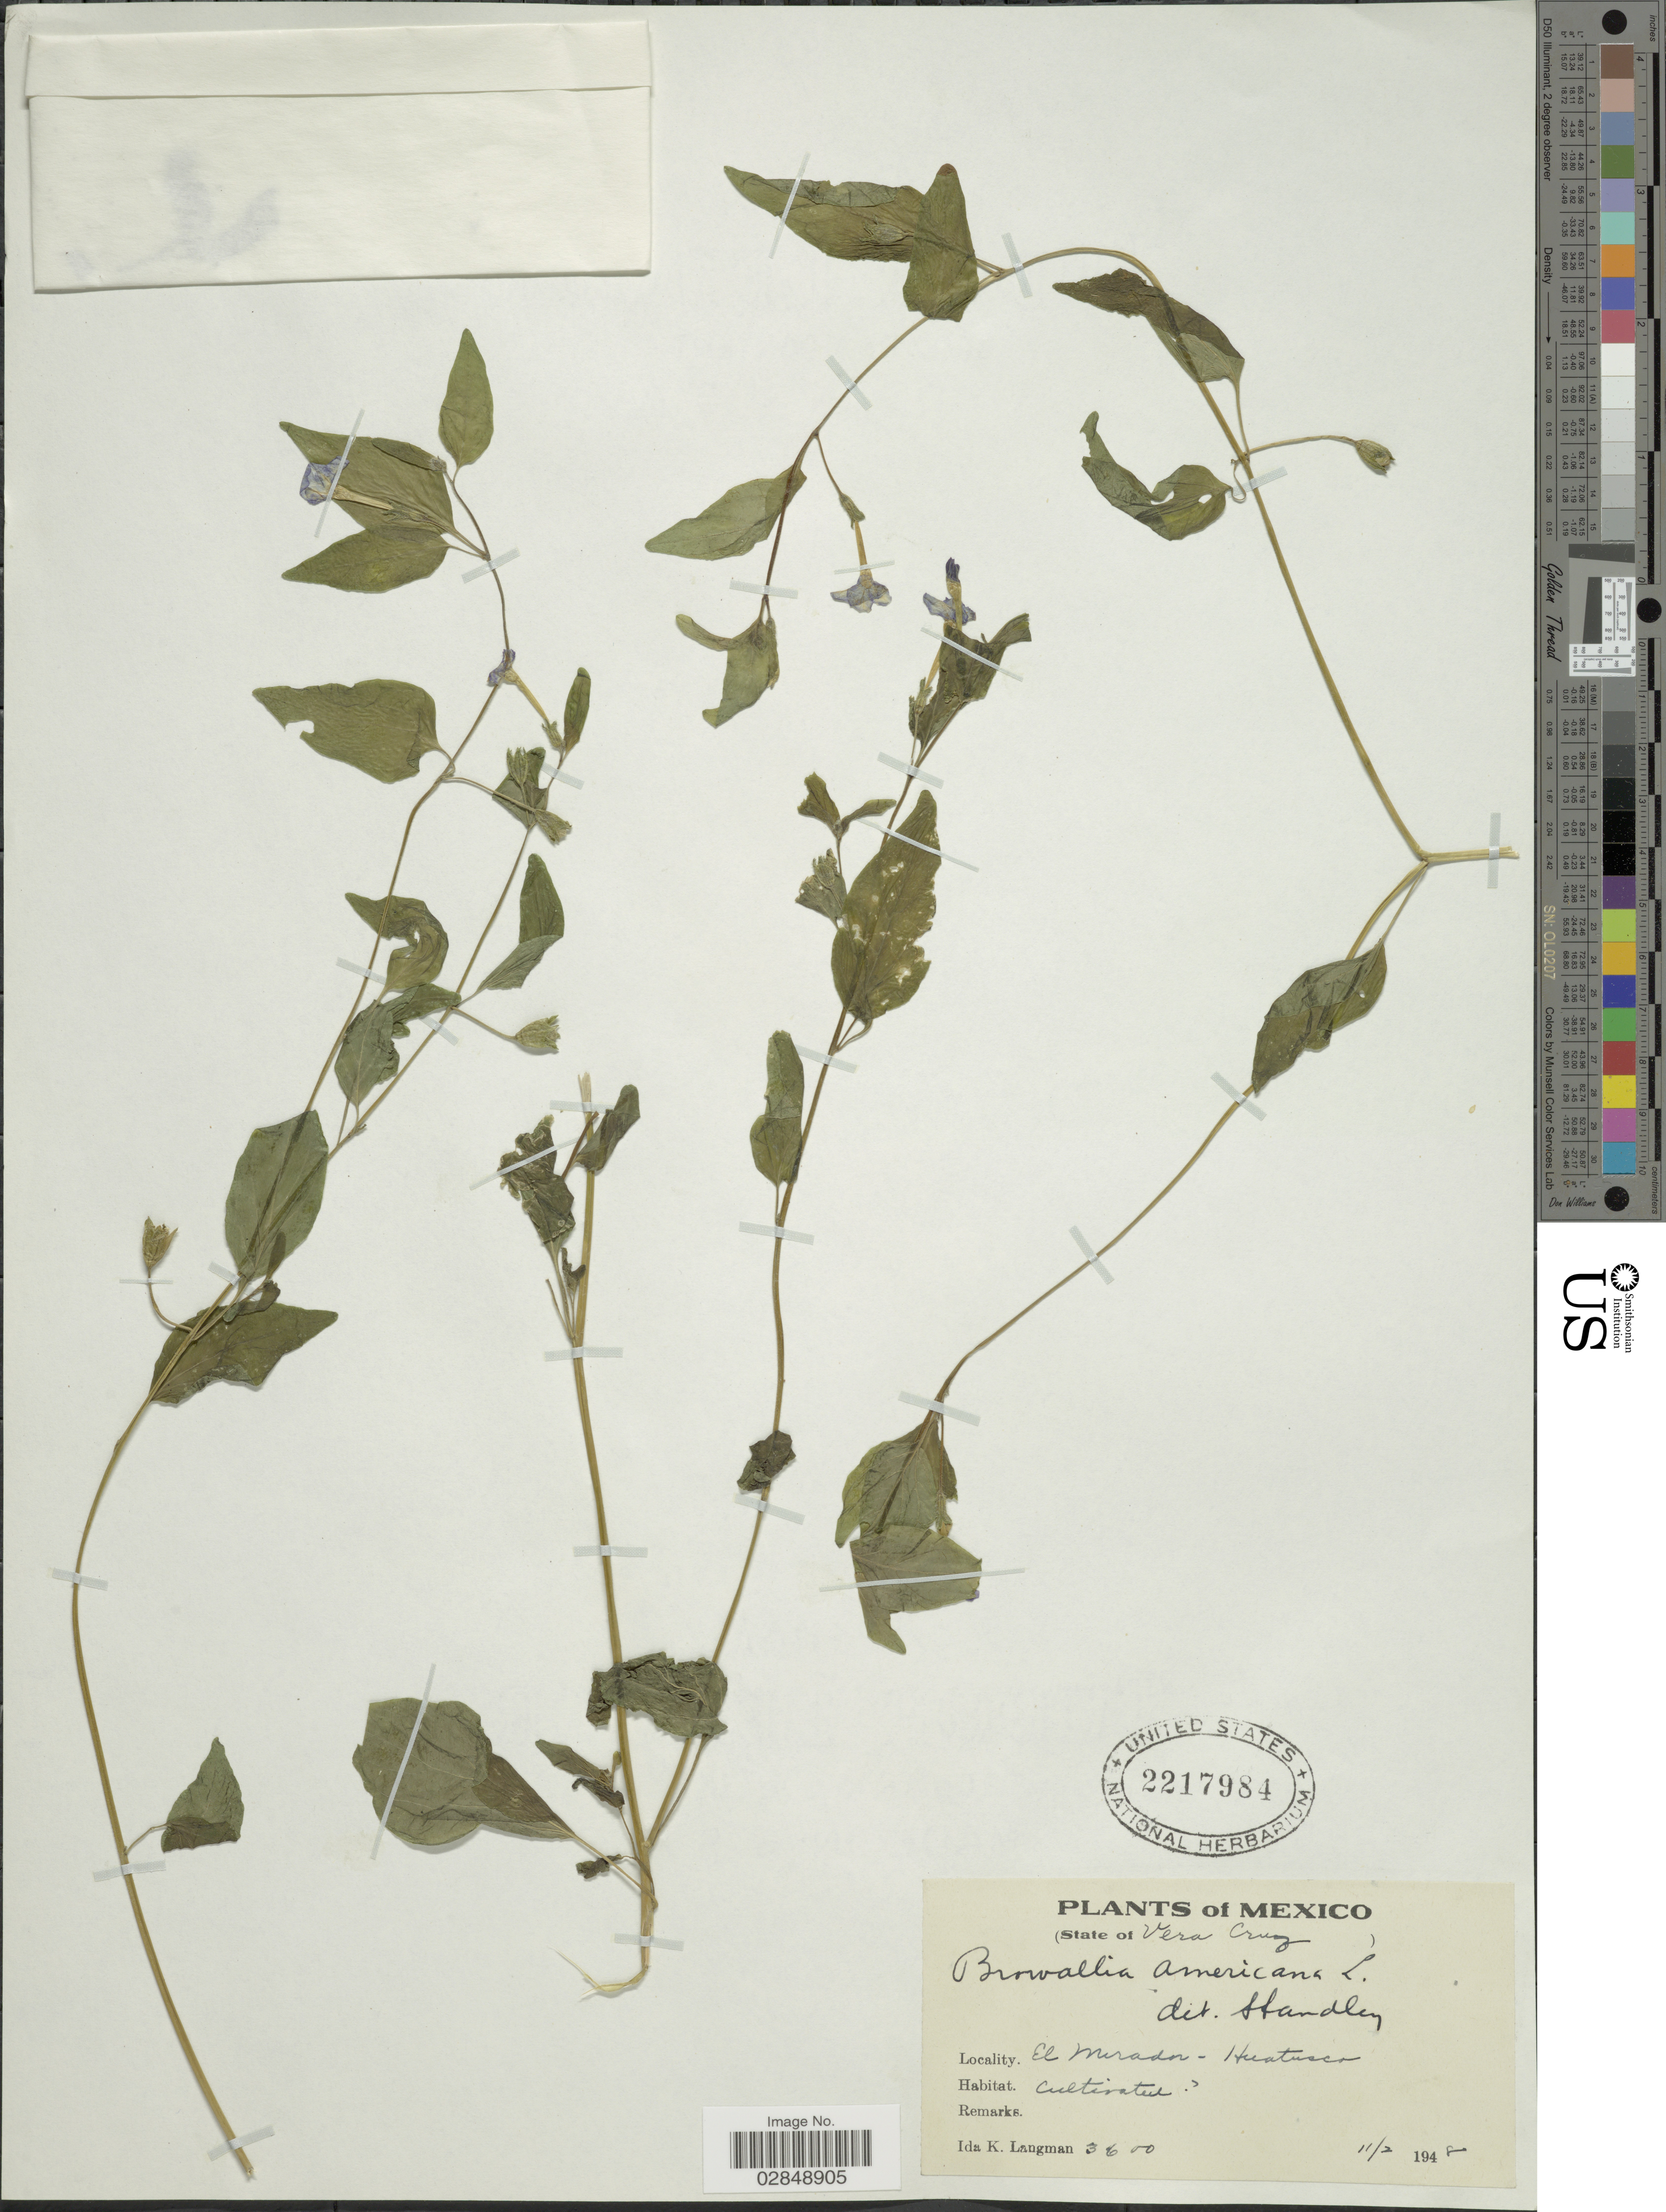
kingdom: Plantae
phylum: Tracheophyta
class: Magnoliopsida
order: Solanales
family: Solanaceae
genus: Browallia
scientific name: Browallia americana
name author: L.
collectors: I. K. Langman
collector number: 3600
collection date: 1948-02-11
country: Mexico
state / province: Veracruz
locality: State of Vera Cruz. El Mirador - Huatusco.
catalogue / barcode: US 2217984